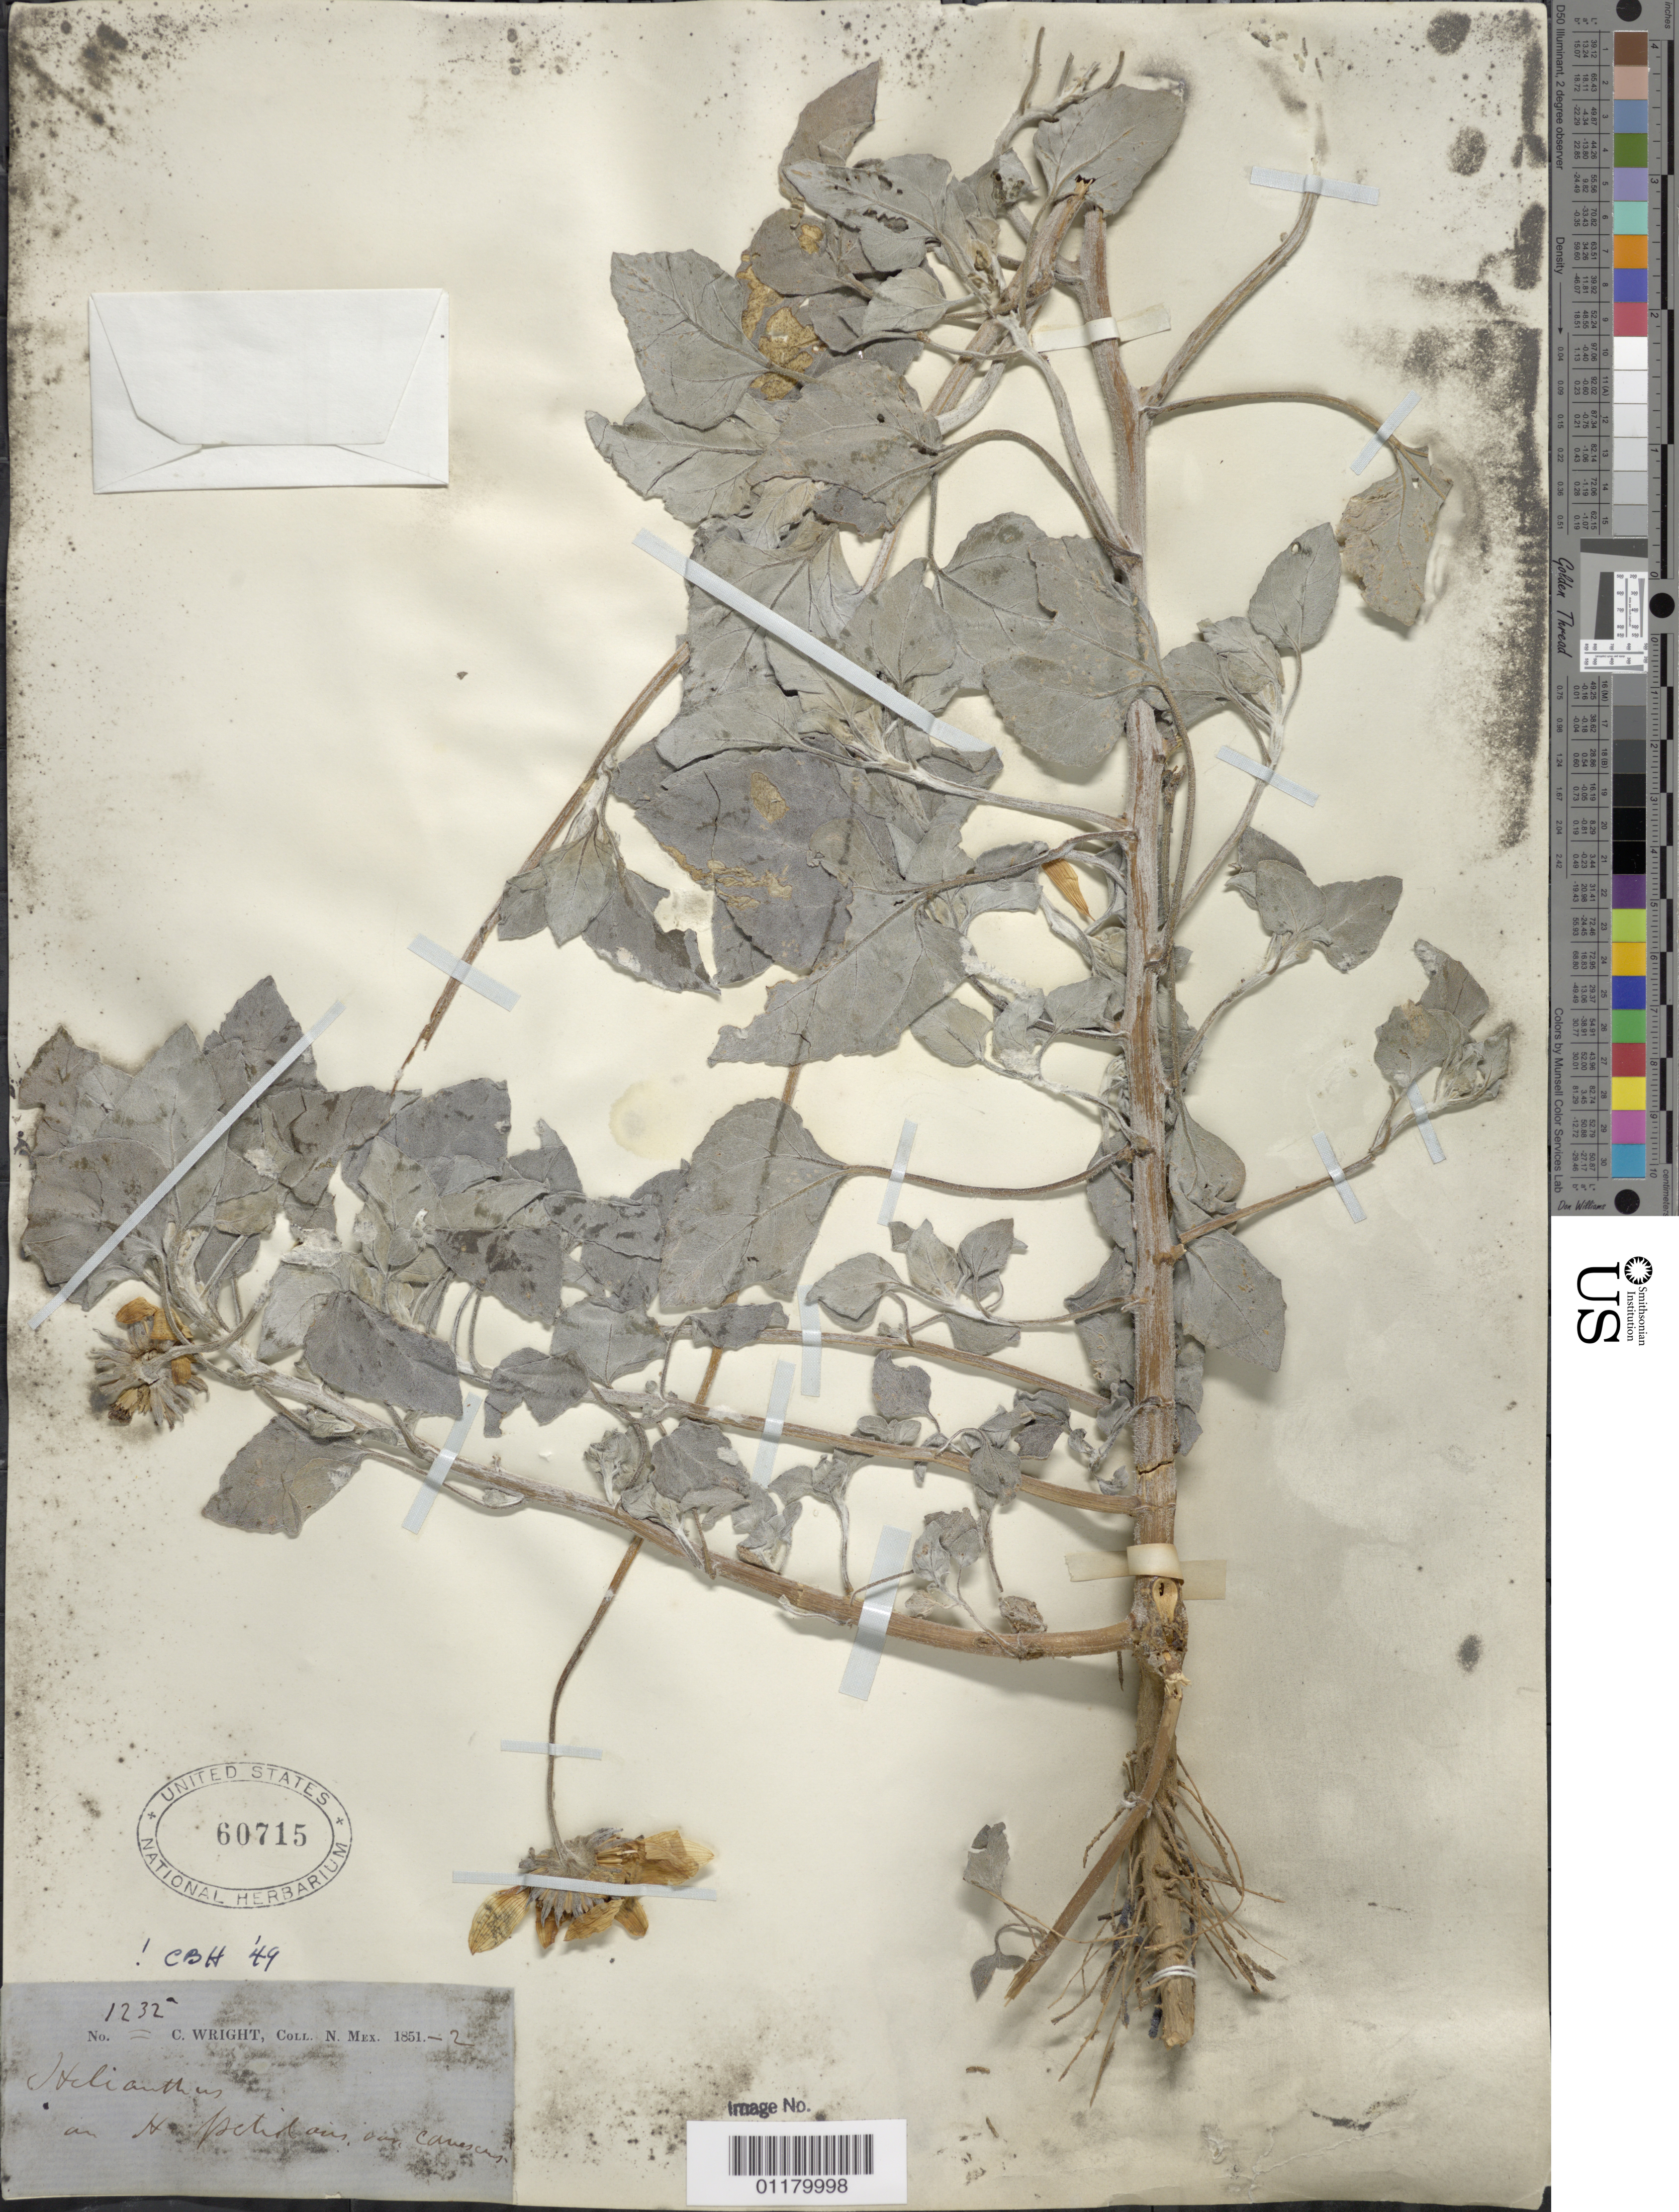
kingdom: Plantae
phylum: Tracheophyta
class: Magnoliopsida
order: Asterales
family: Asteraceae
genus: Helianthus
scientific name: Helianthus petiolaris var. canescens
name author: Nutt.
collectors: C. Wright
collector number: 1232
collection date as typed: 1851 to -- --- 1852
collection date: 1851/1852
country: United States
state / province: New Mexico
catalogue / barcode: US 60715